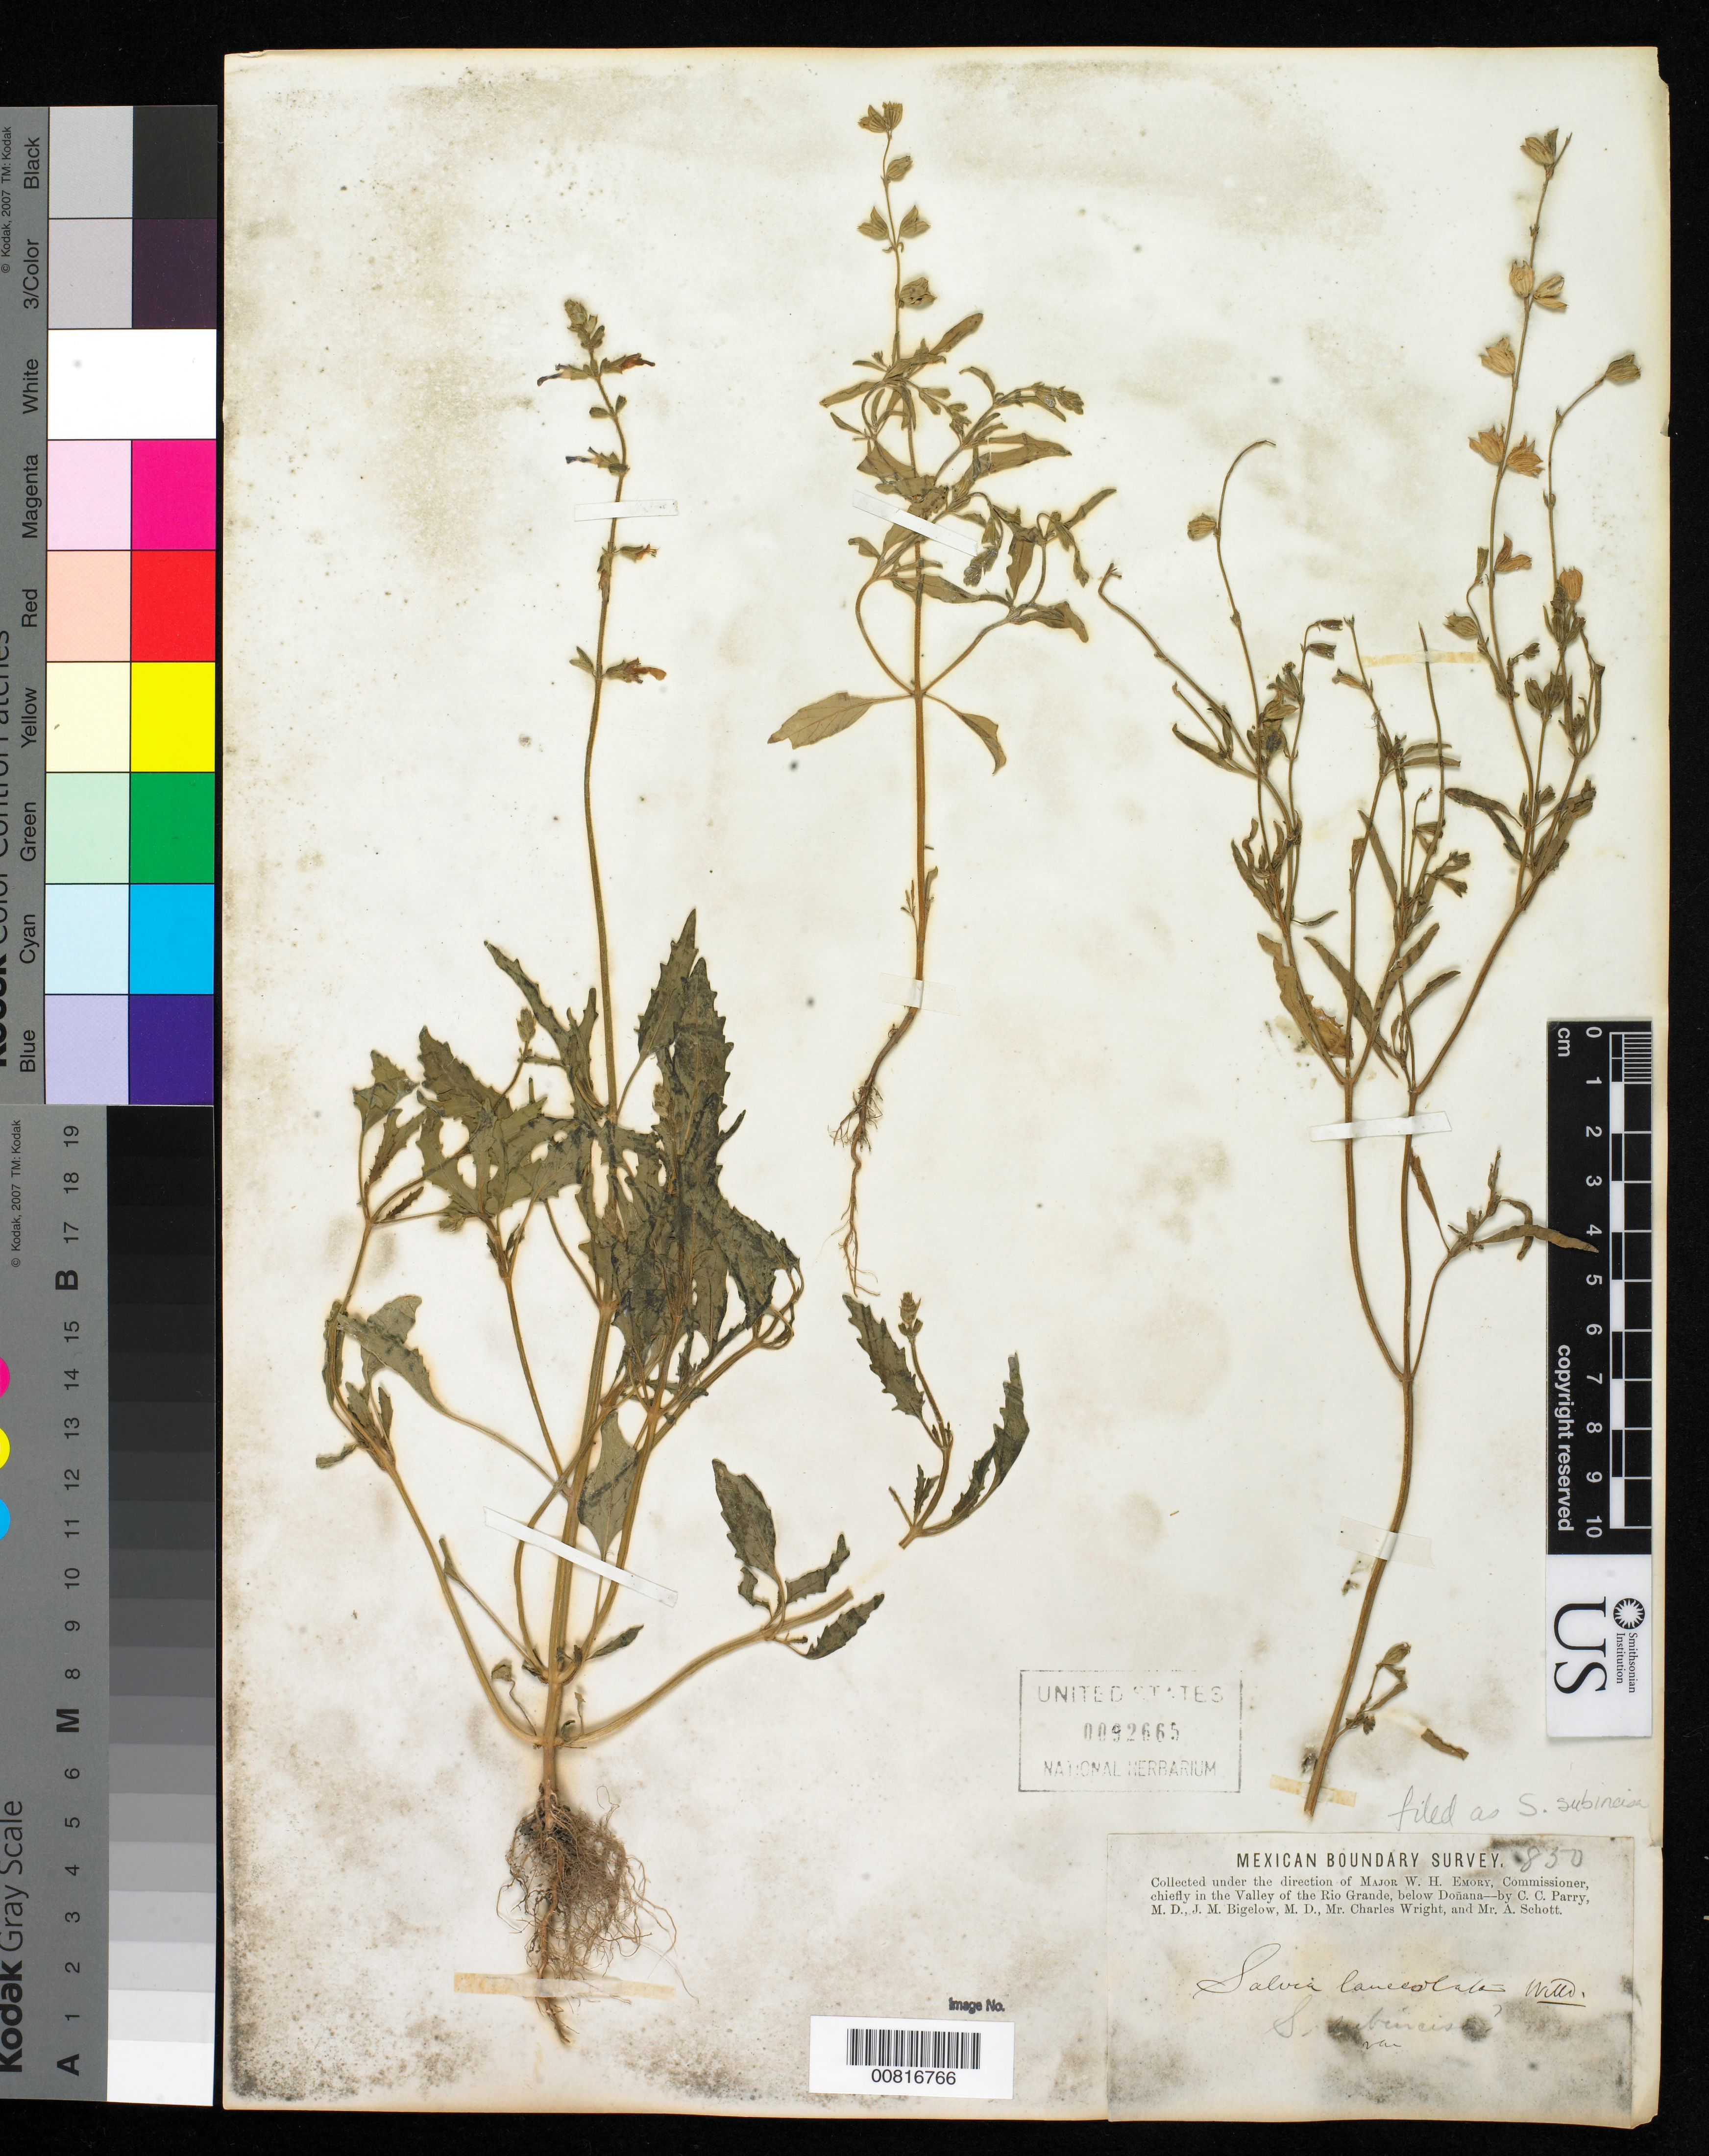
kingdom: Plantae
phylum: Tracheophyta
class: Magnoliopsida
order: Lamiales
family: Lamiaceae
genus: Salvia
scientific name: Salvia subincisa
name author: Benth.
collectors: C. C. Parry, J. M. Bigelow, C. Wright & A. C. V. Schott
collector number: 850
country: United States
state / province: New Mexico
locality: Valley of the Rio Grande, below Doñana, New Mexico.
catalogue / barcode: US 92665